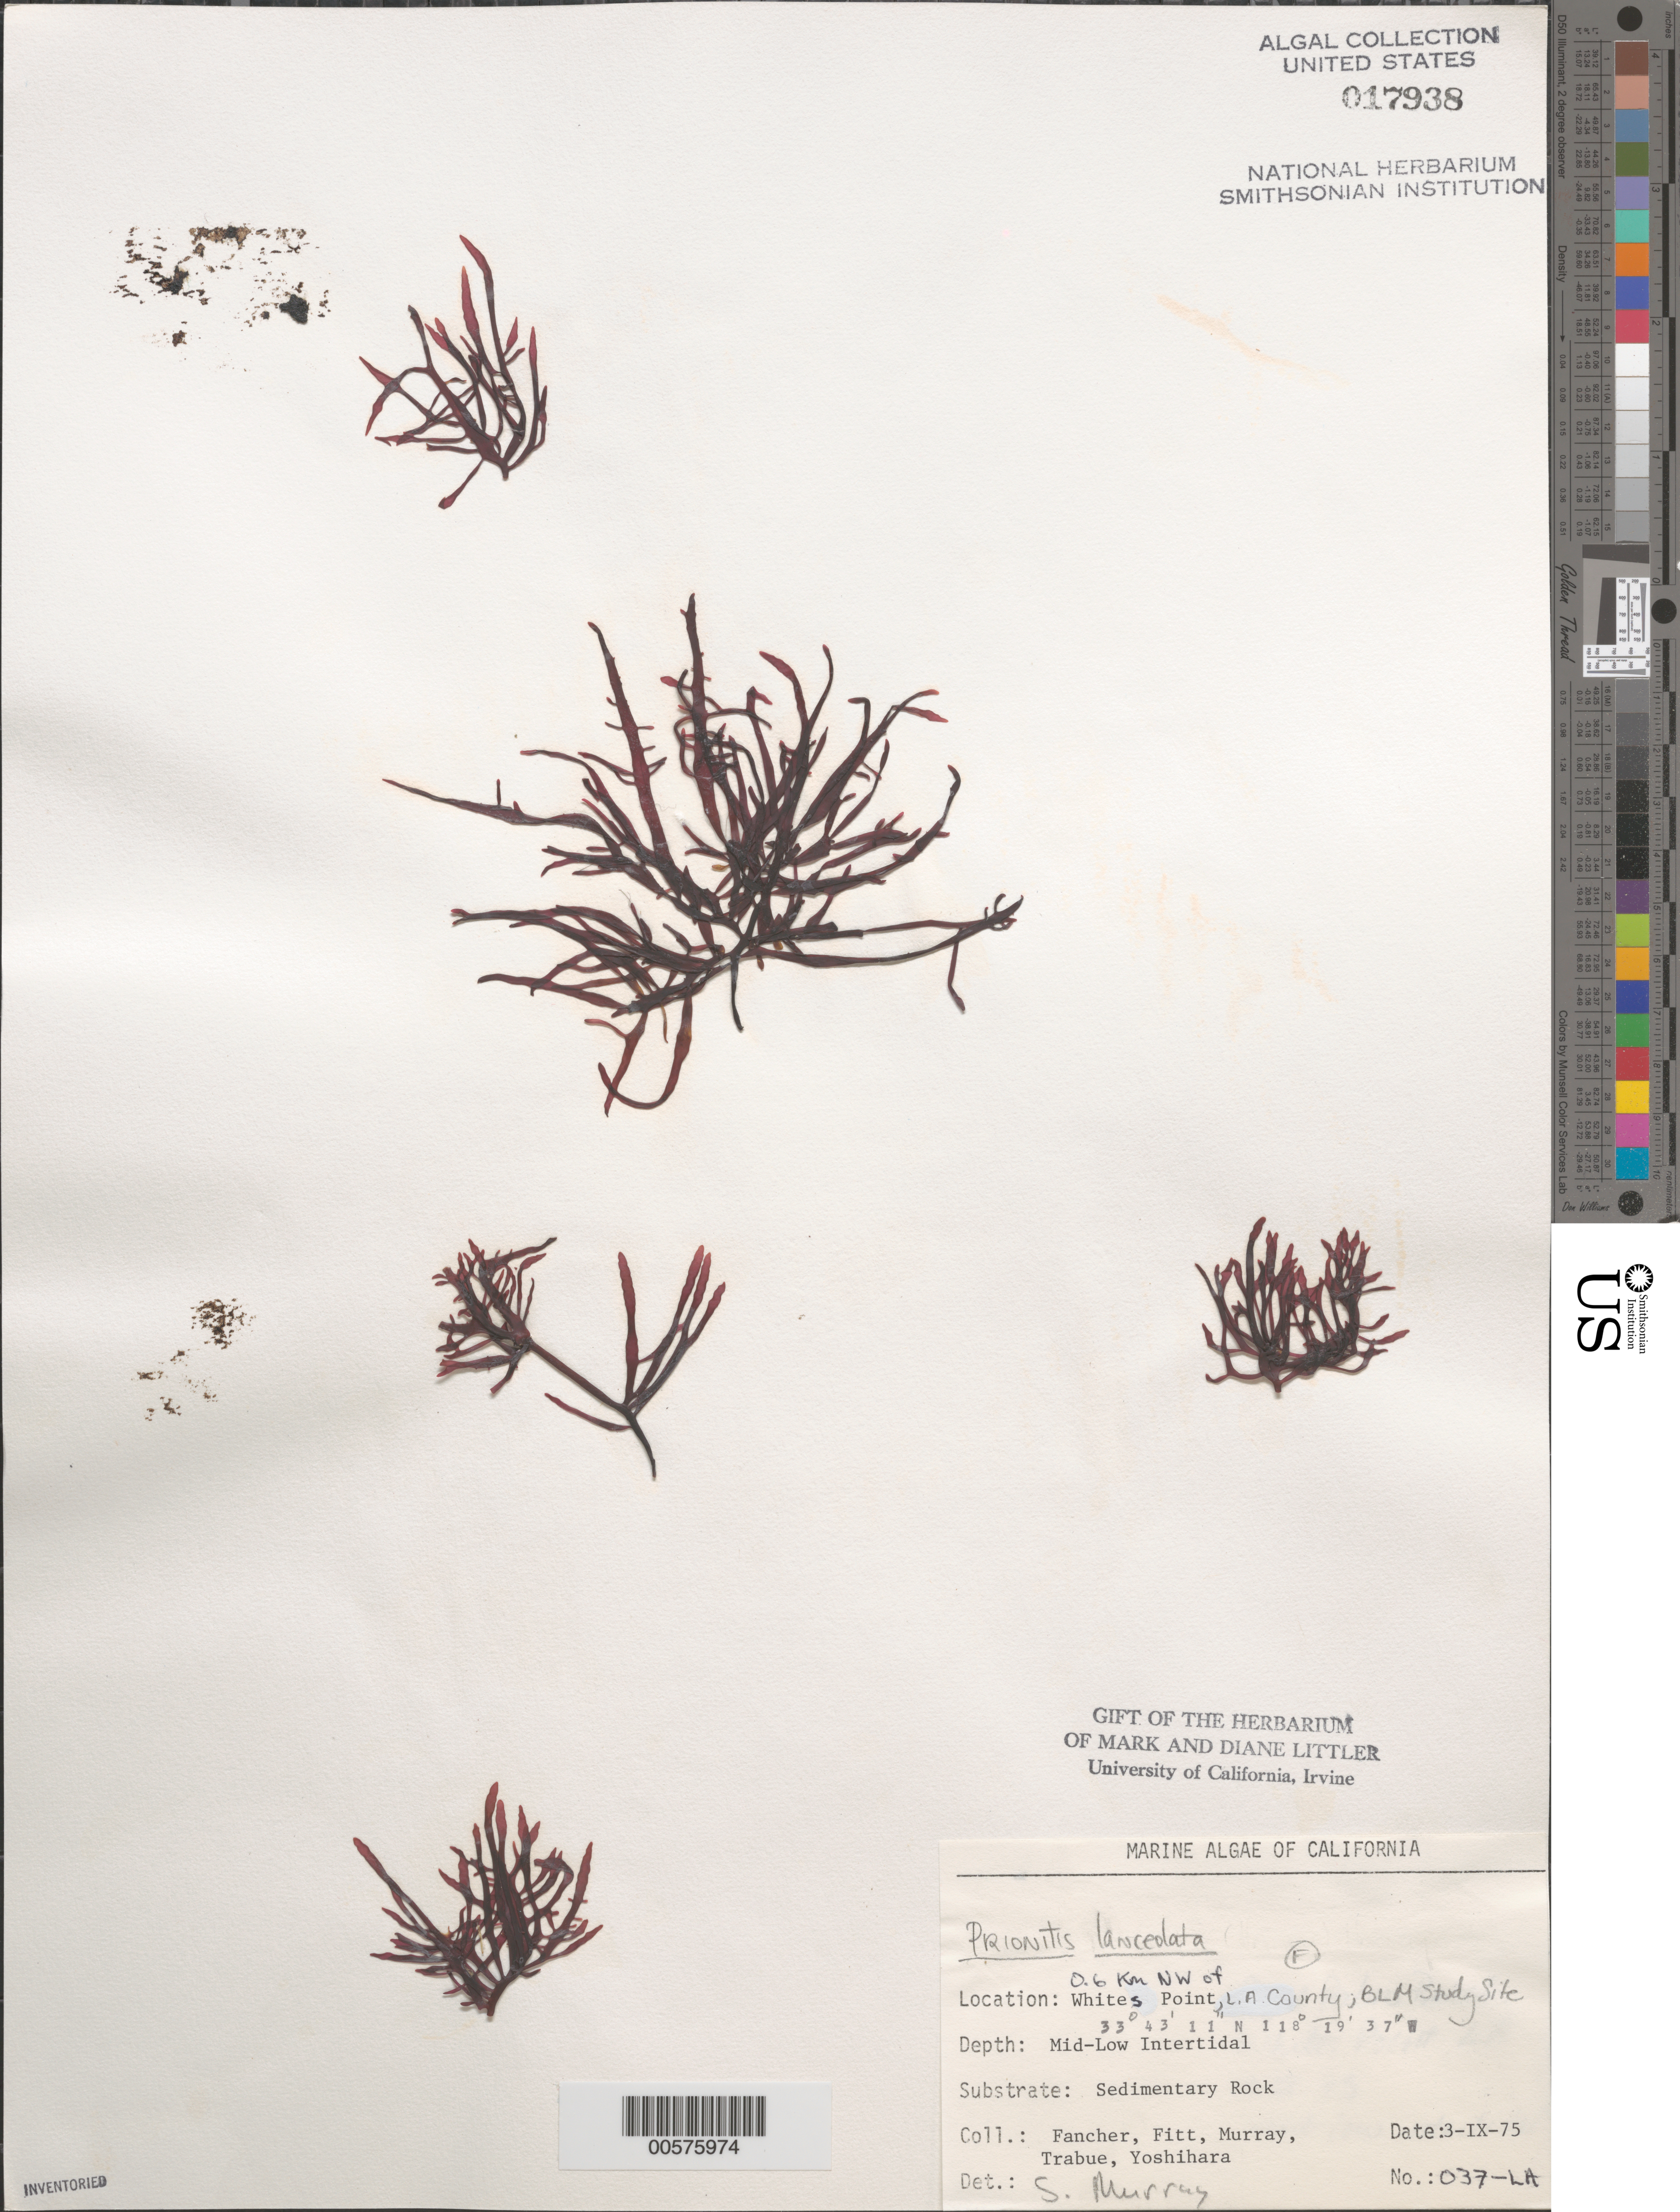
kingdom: Plantae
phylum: Rhodophyta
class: Florideophyceae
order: Cryptonemiales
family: Cryptonemiaceae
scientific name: Prionitis lanceolata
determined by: Murray, S. N.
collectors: J. Fancher, W. Fitt, S. N. Murray, P. J. Trabue & K. Yoshihara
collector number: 037-la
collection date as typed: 03 Sep 1975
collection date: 1975-09-03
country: United States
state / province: California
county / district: Los Angeles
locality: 0.6 km northwest of Whites Point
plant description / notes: BLM-SOCALBIGHT Rocky Intertidal Survey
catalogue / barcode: US 17938